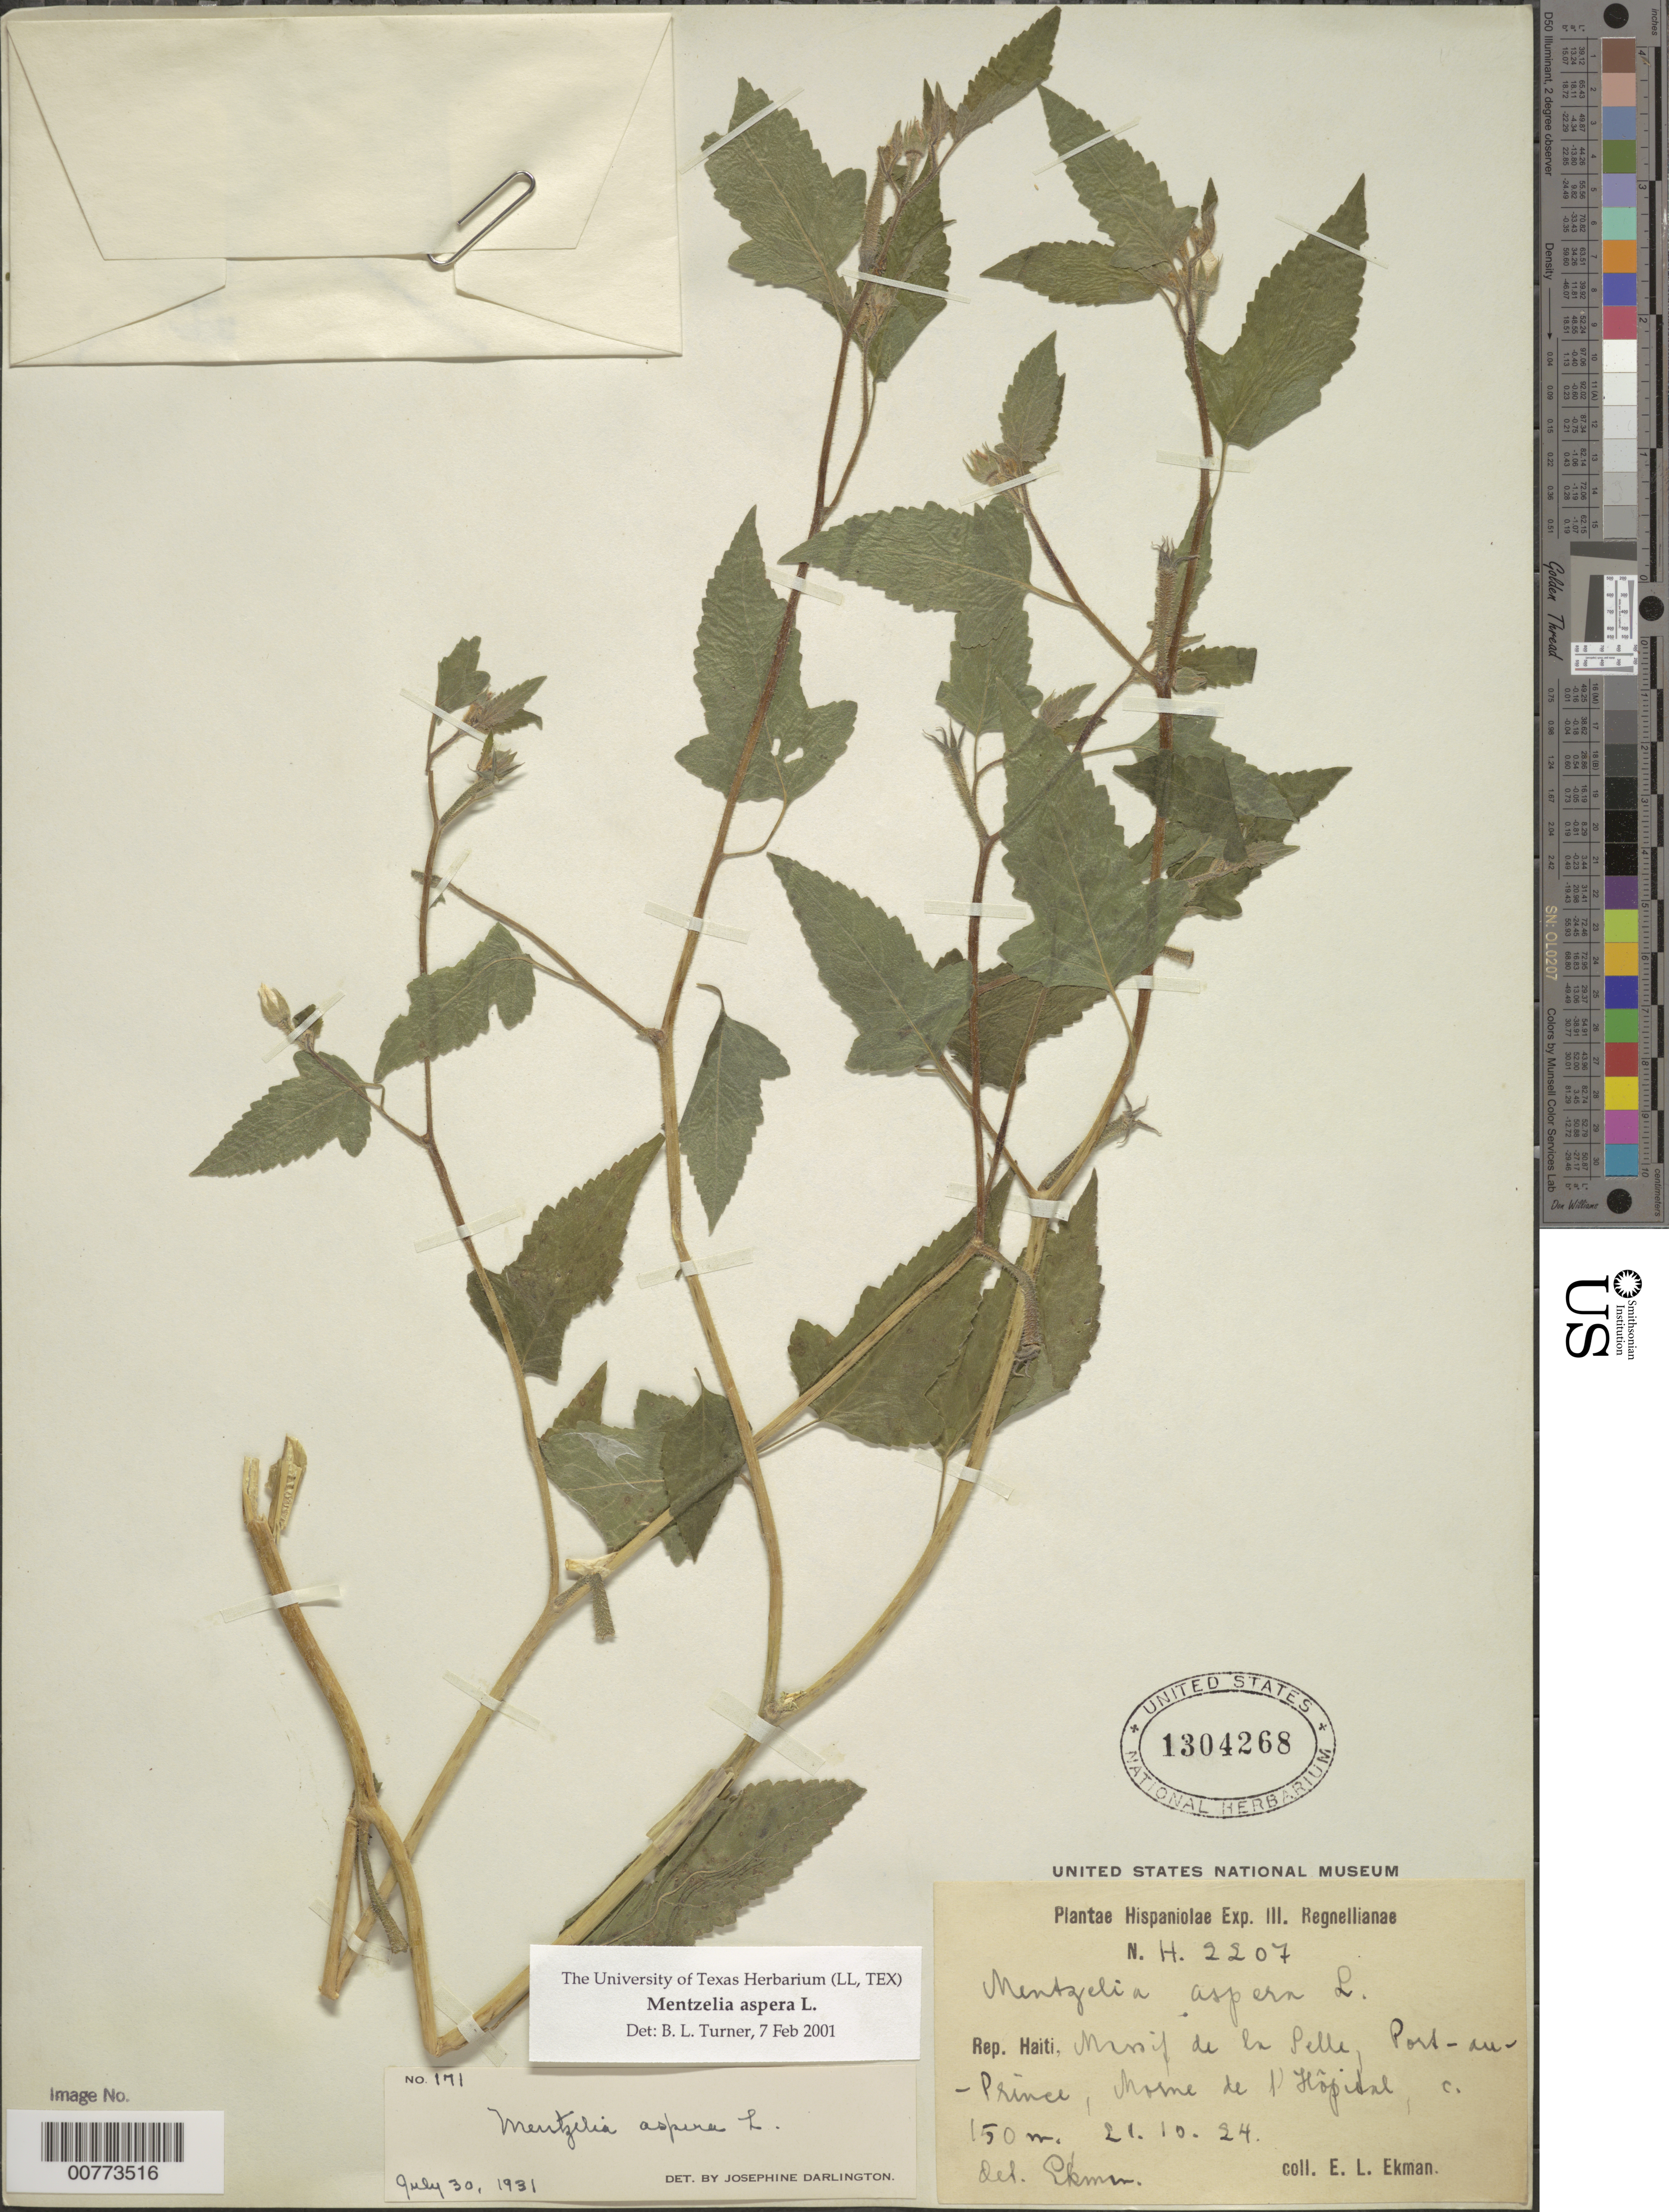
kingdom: Plantae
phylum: Tracheophyta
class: Magnoliopsida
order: Cornales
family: Loasaceae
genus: Mentzelia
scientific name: Mentzelia aspera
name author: L.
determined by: Turner, B. L.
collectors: E. L. Ekman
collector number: H 2207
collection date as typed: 21 Oct 1924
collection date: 1924-10-21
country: Haiti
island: Hispaniola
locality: Massif de la Selle, Port-au-Prince, Morne de l'Hôpital.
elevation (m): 150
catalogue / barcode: US 1304268